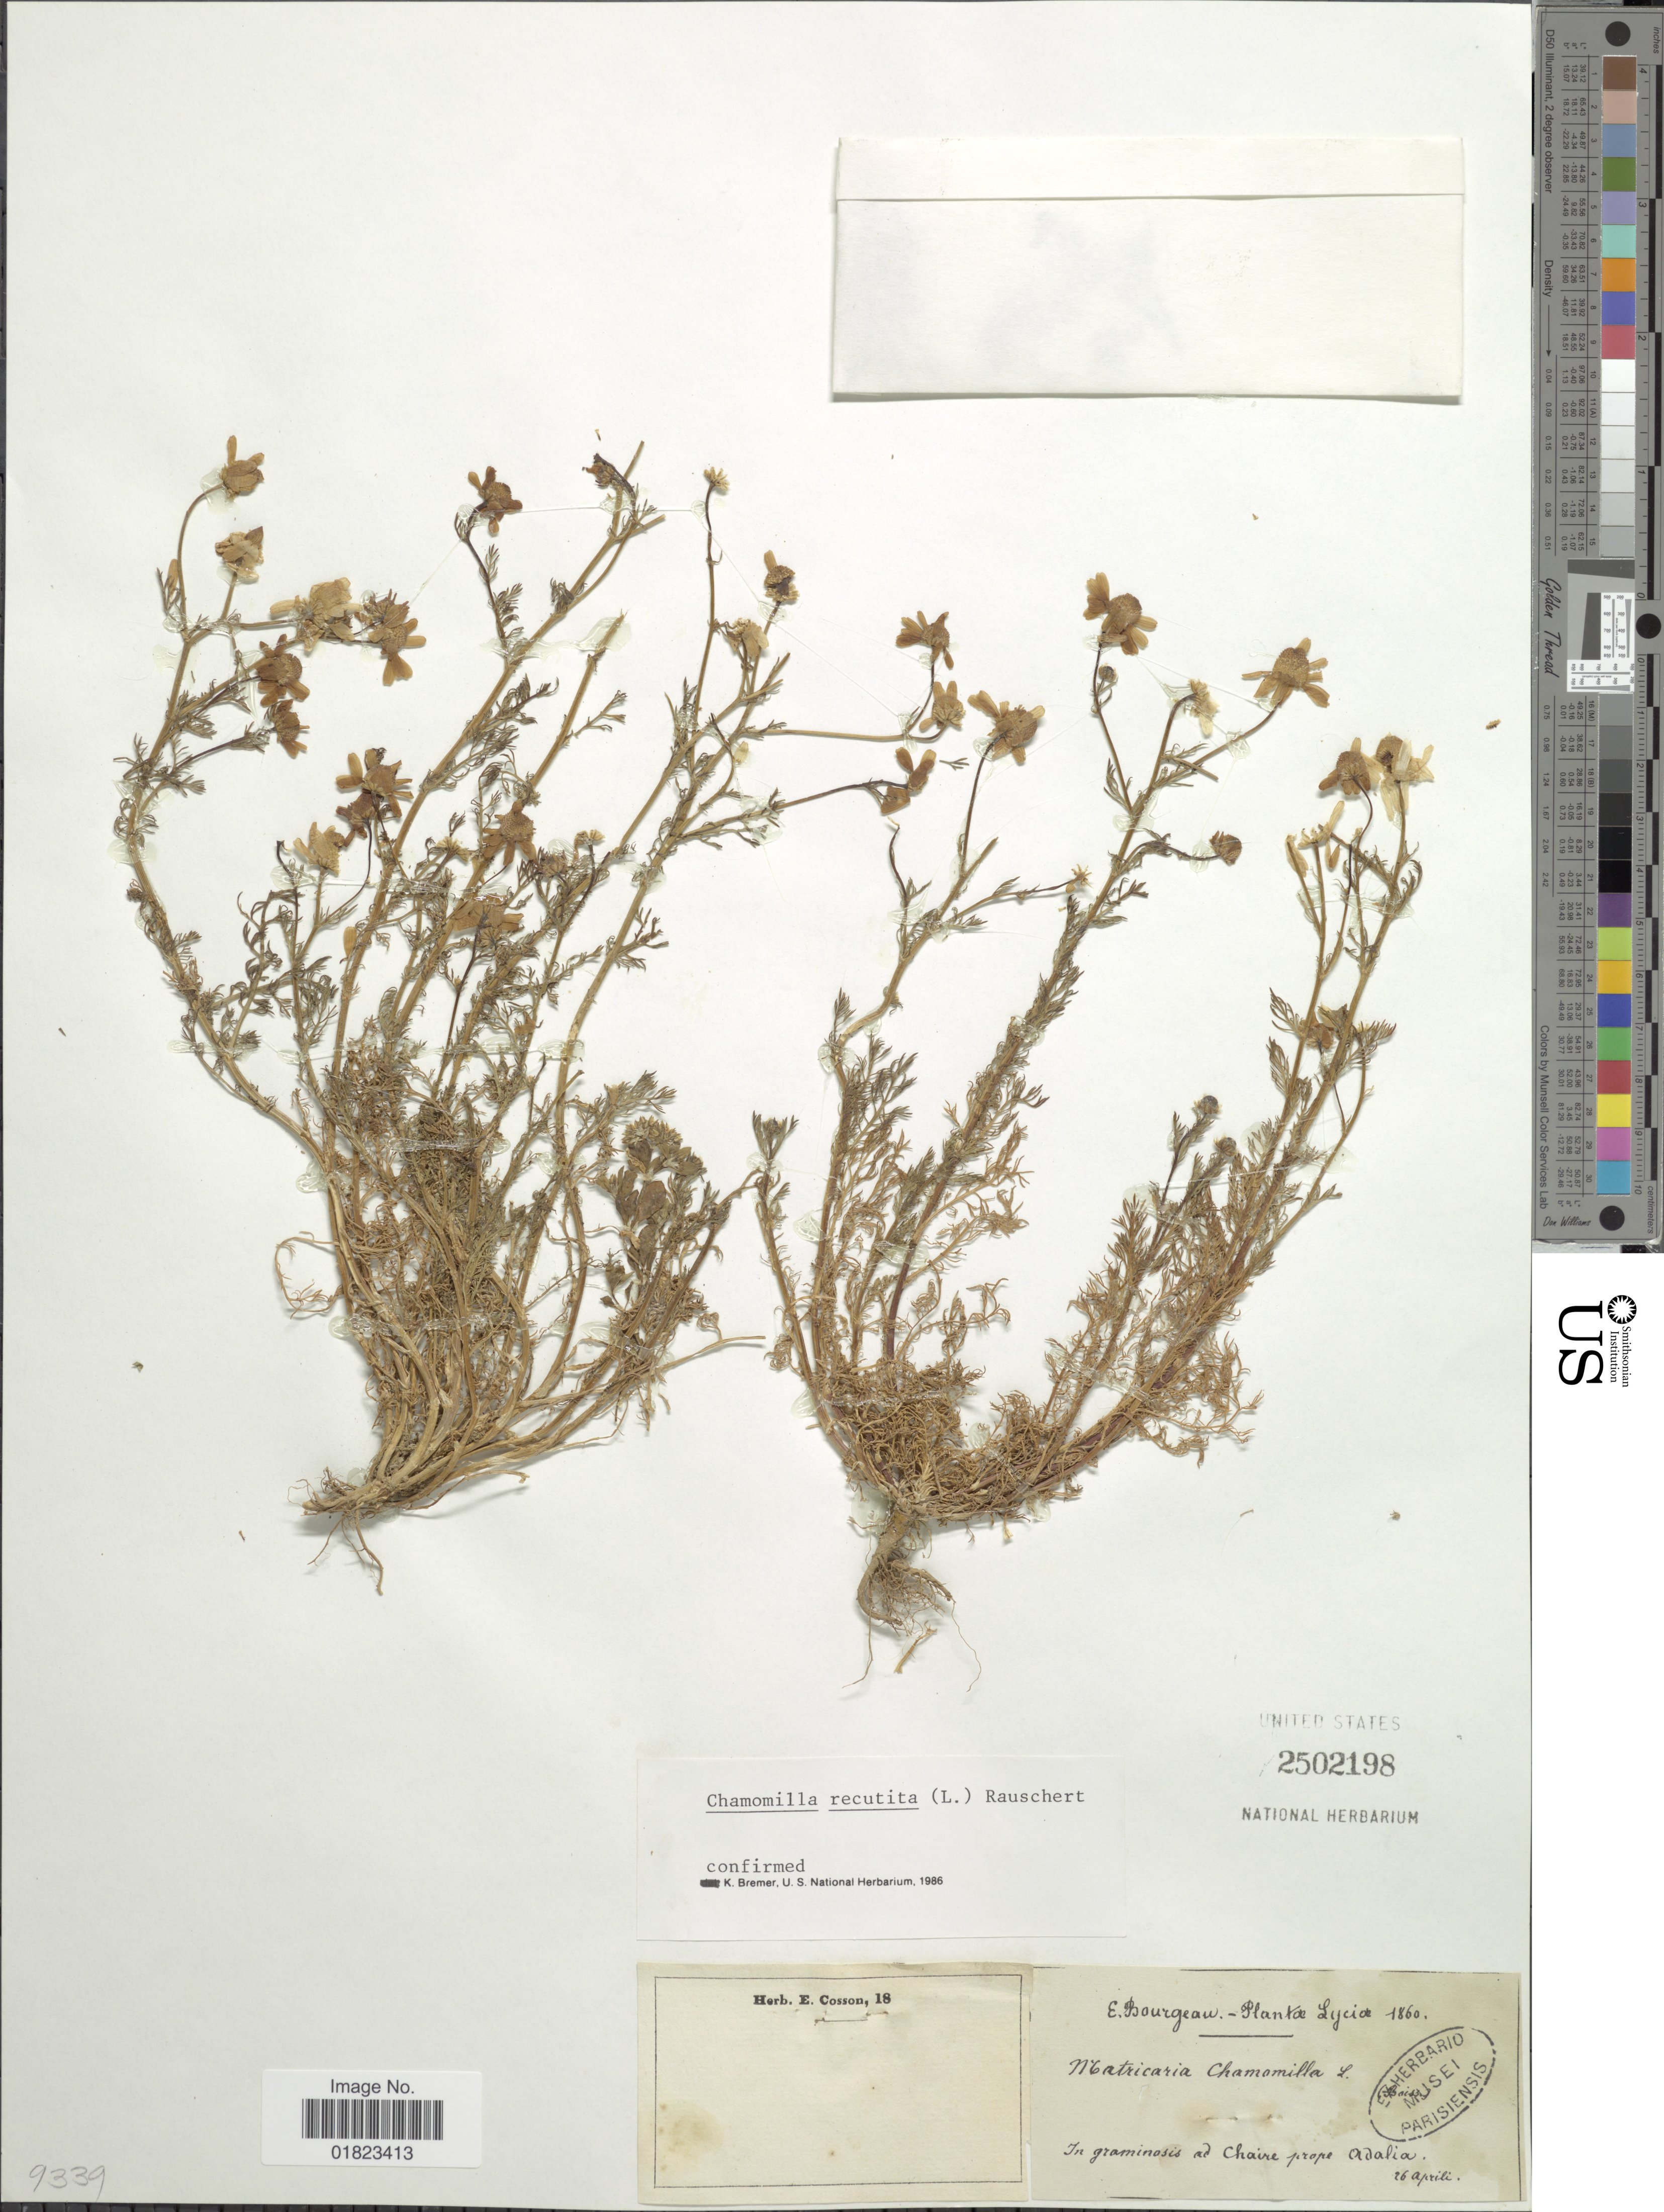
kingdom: Plantae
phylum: Tracheophyta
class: Magnoliopsida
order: Asterales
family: Asteraceae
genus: Matricaria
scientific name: Matricaria recutita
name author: L.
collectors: E. Bourgeau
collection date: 1860-04-26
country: Turkey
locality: In graminosis ad chaire prope Adalia.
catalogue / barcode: US 2502198